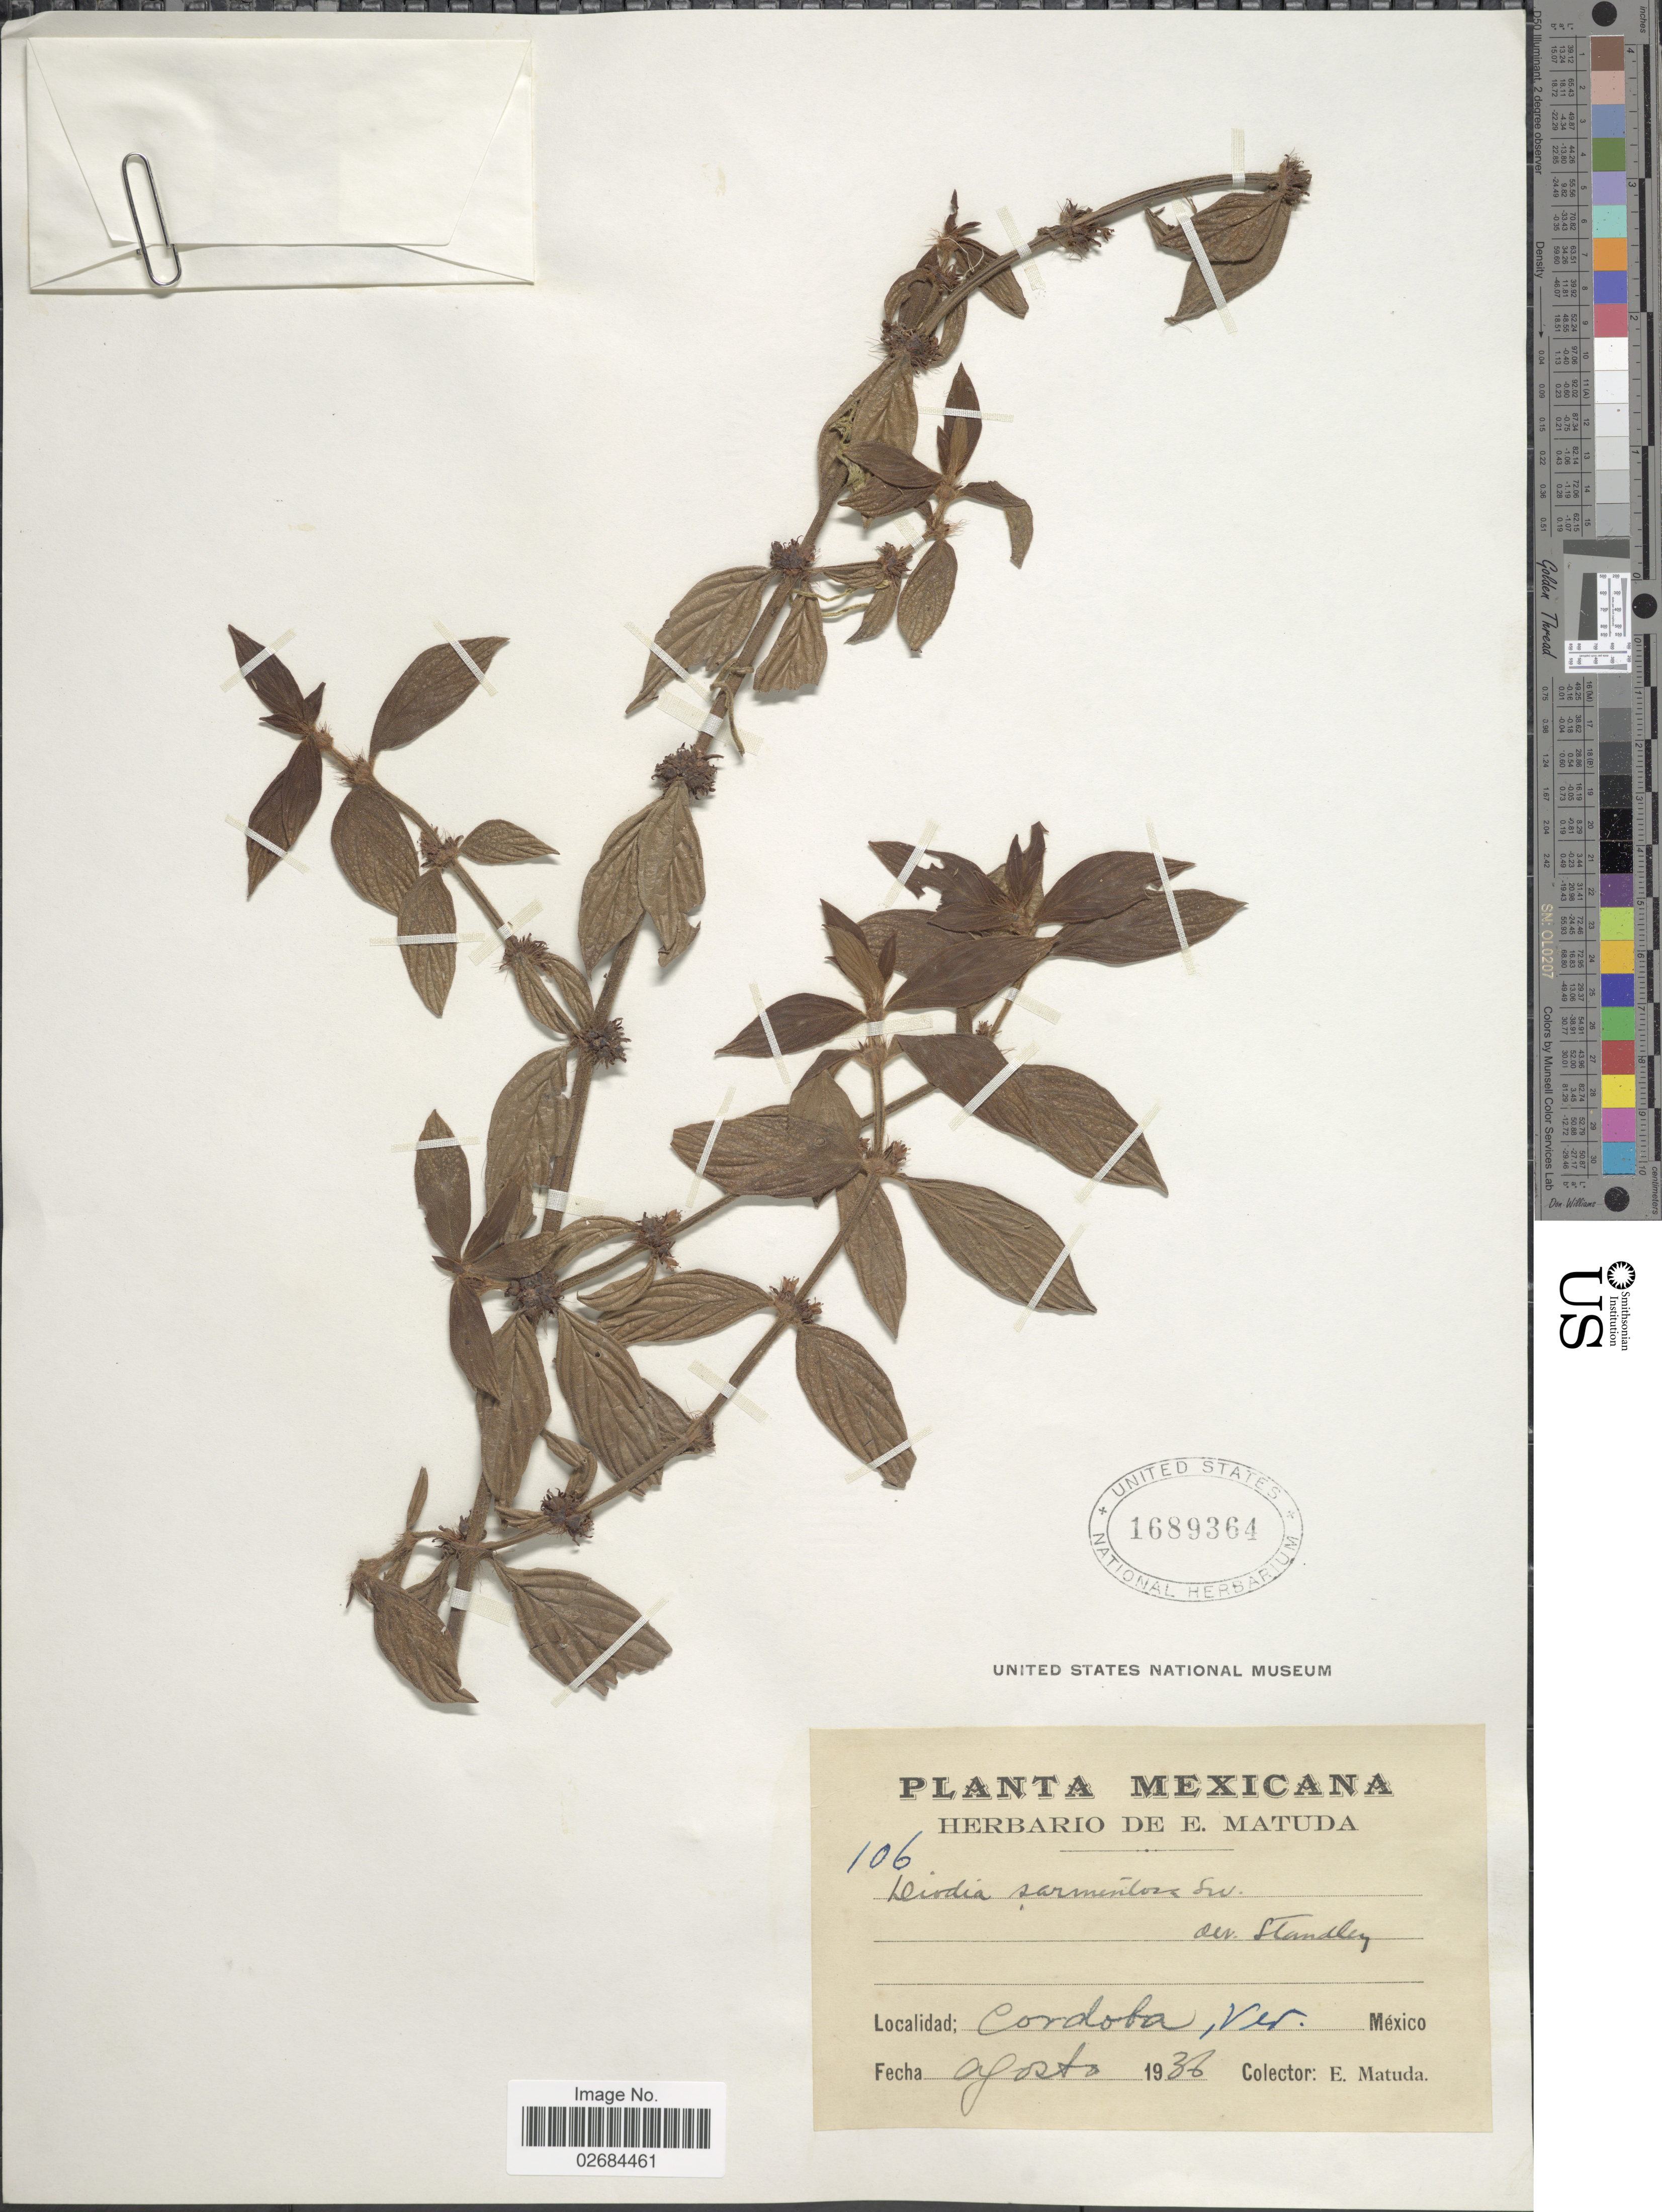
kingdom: Plantae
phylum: Tracheophyta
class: Magnoliopsida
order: Gentianales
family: Rubiaceae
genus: Diodia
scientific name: Diodia sarmentosa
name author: Sw.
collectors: E. Matuda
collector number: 106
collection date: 1936-08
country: Mexico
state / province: Veracruz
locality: Cordoba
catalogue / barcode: US 1689364